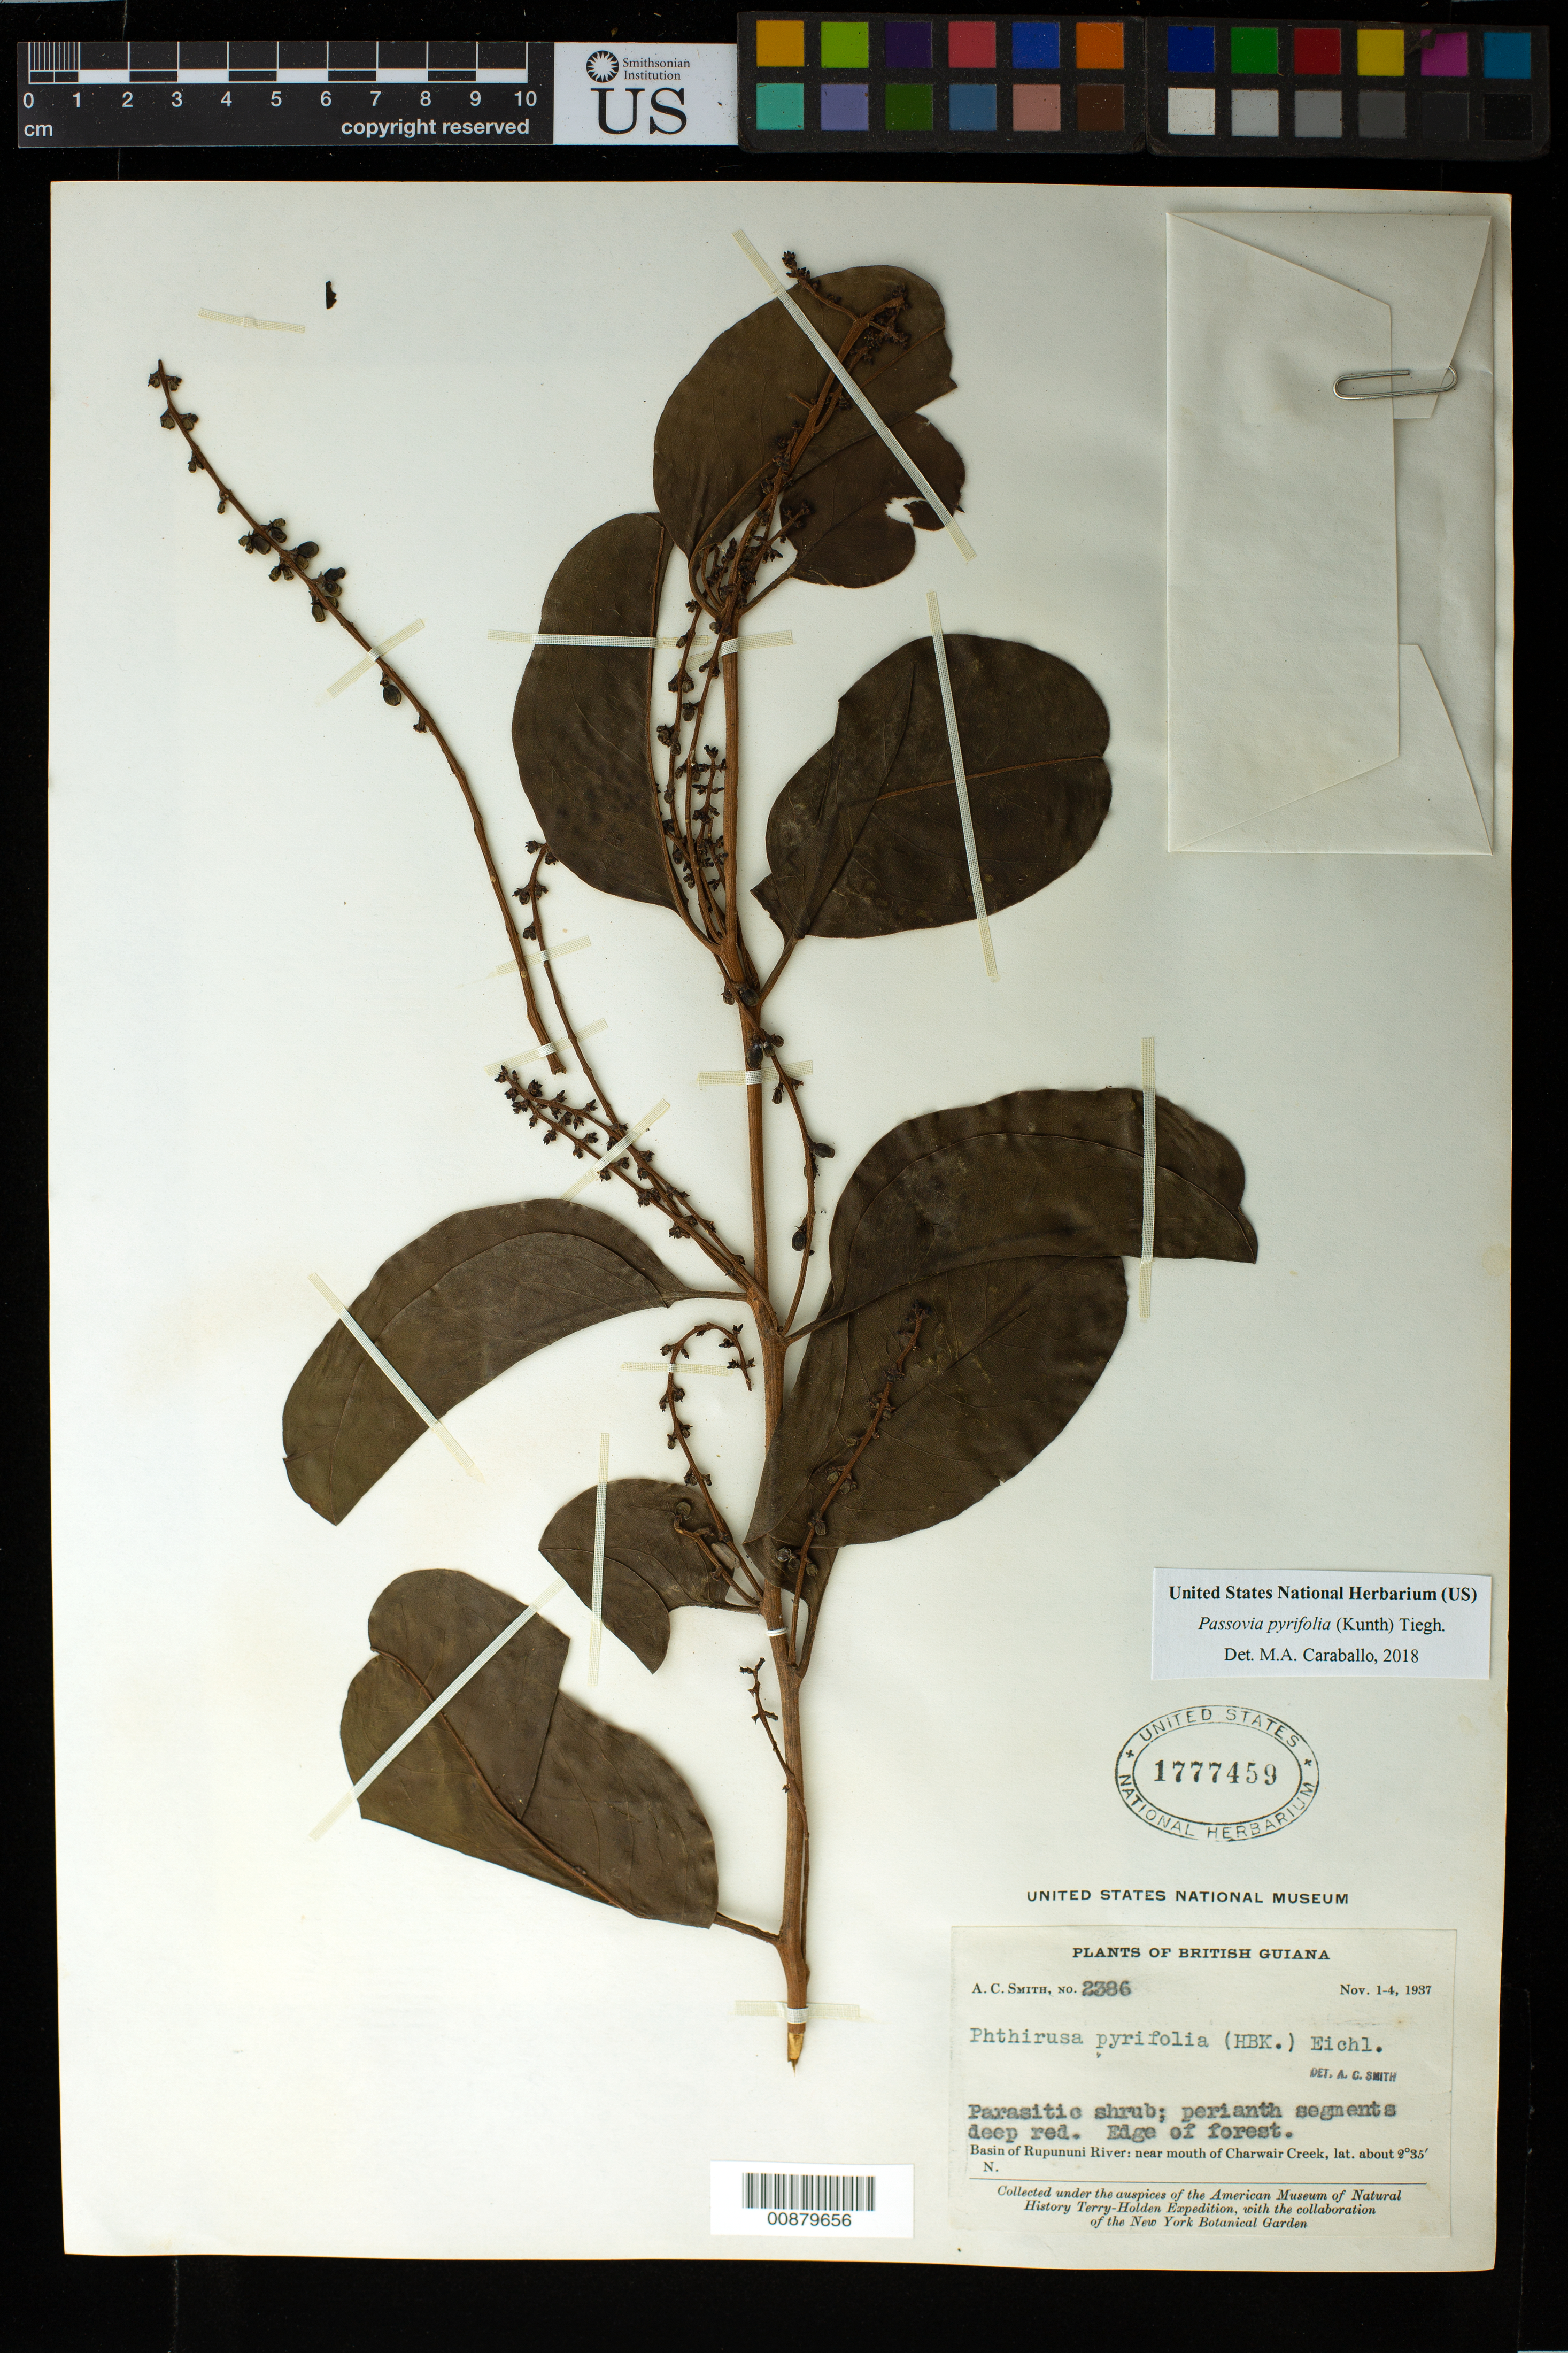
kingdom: Plantae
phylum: Tracheophyta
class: Magnoliopsida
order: Santalales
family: Loranthaceae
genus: Passovia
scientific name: Passovia pyrifolia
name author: (Kunth) Tiegh.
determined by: Caraballo-Ortiz, Marcos A., (MISS), University of Mississippi (UNITED STATES)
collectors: A. C. Smith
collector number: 2386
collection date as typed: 1-Nov-37 to 4-Nov-37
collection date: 1937-11-01/1937-11-04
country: Guyana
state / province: U. Takutu-U. Essequibo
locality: Charwair Creek, near mouth, Rupununi R. basin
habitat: Edge of forest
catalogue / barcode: US 1777459